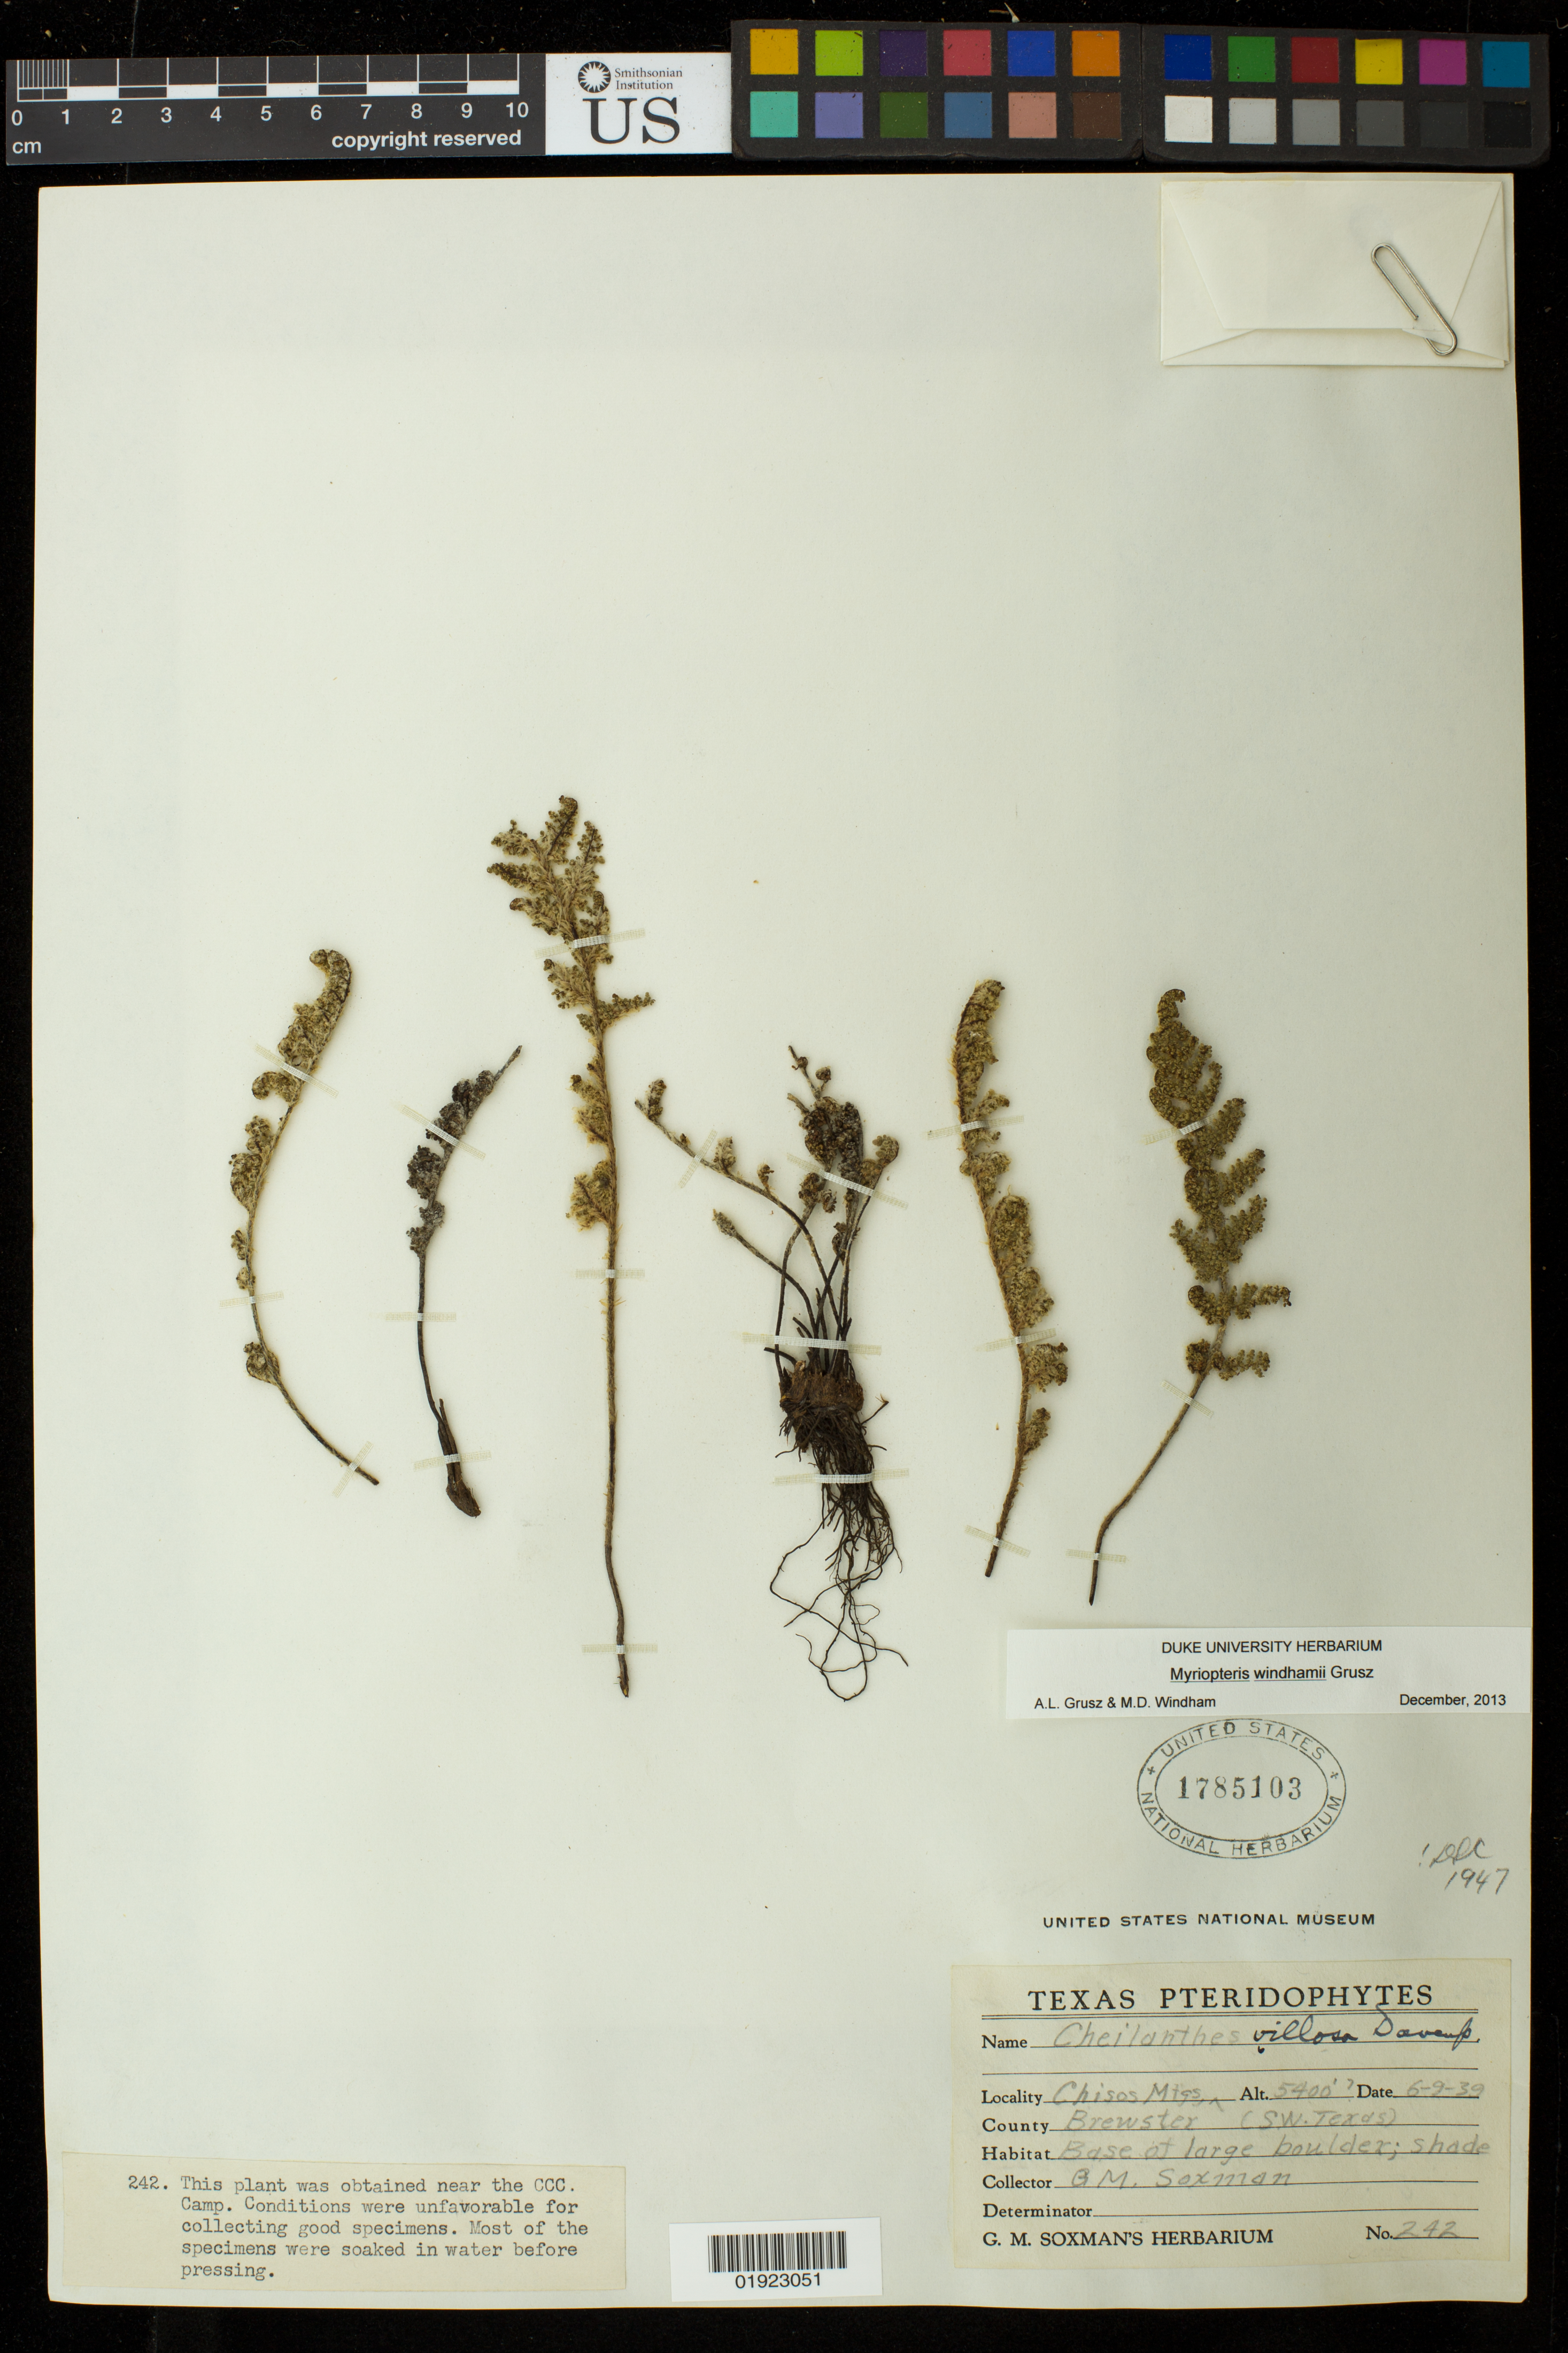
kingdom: Plantae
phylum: Tracheophyta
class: Polypodiopsida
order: Polypodiales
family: Pteridaceae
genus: Myriopteris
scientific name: Myriopteris windhamii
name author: Grusz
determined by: Grusz, A. L.; Windham, M. D.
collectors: G. Saxman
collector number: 242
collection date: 1939-09-06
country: United States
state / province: Texas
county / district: Brewster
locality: Shisos Mtgs. S.W. Texas.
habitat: Base at large boulder; shade.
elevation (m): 1646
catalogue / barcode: US 1785103